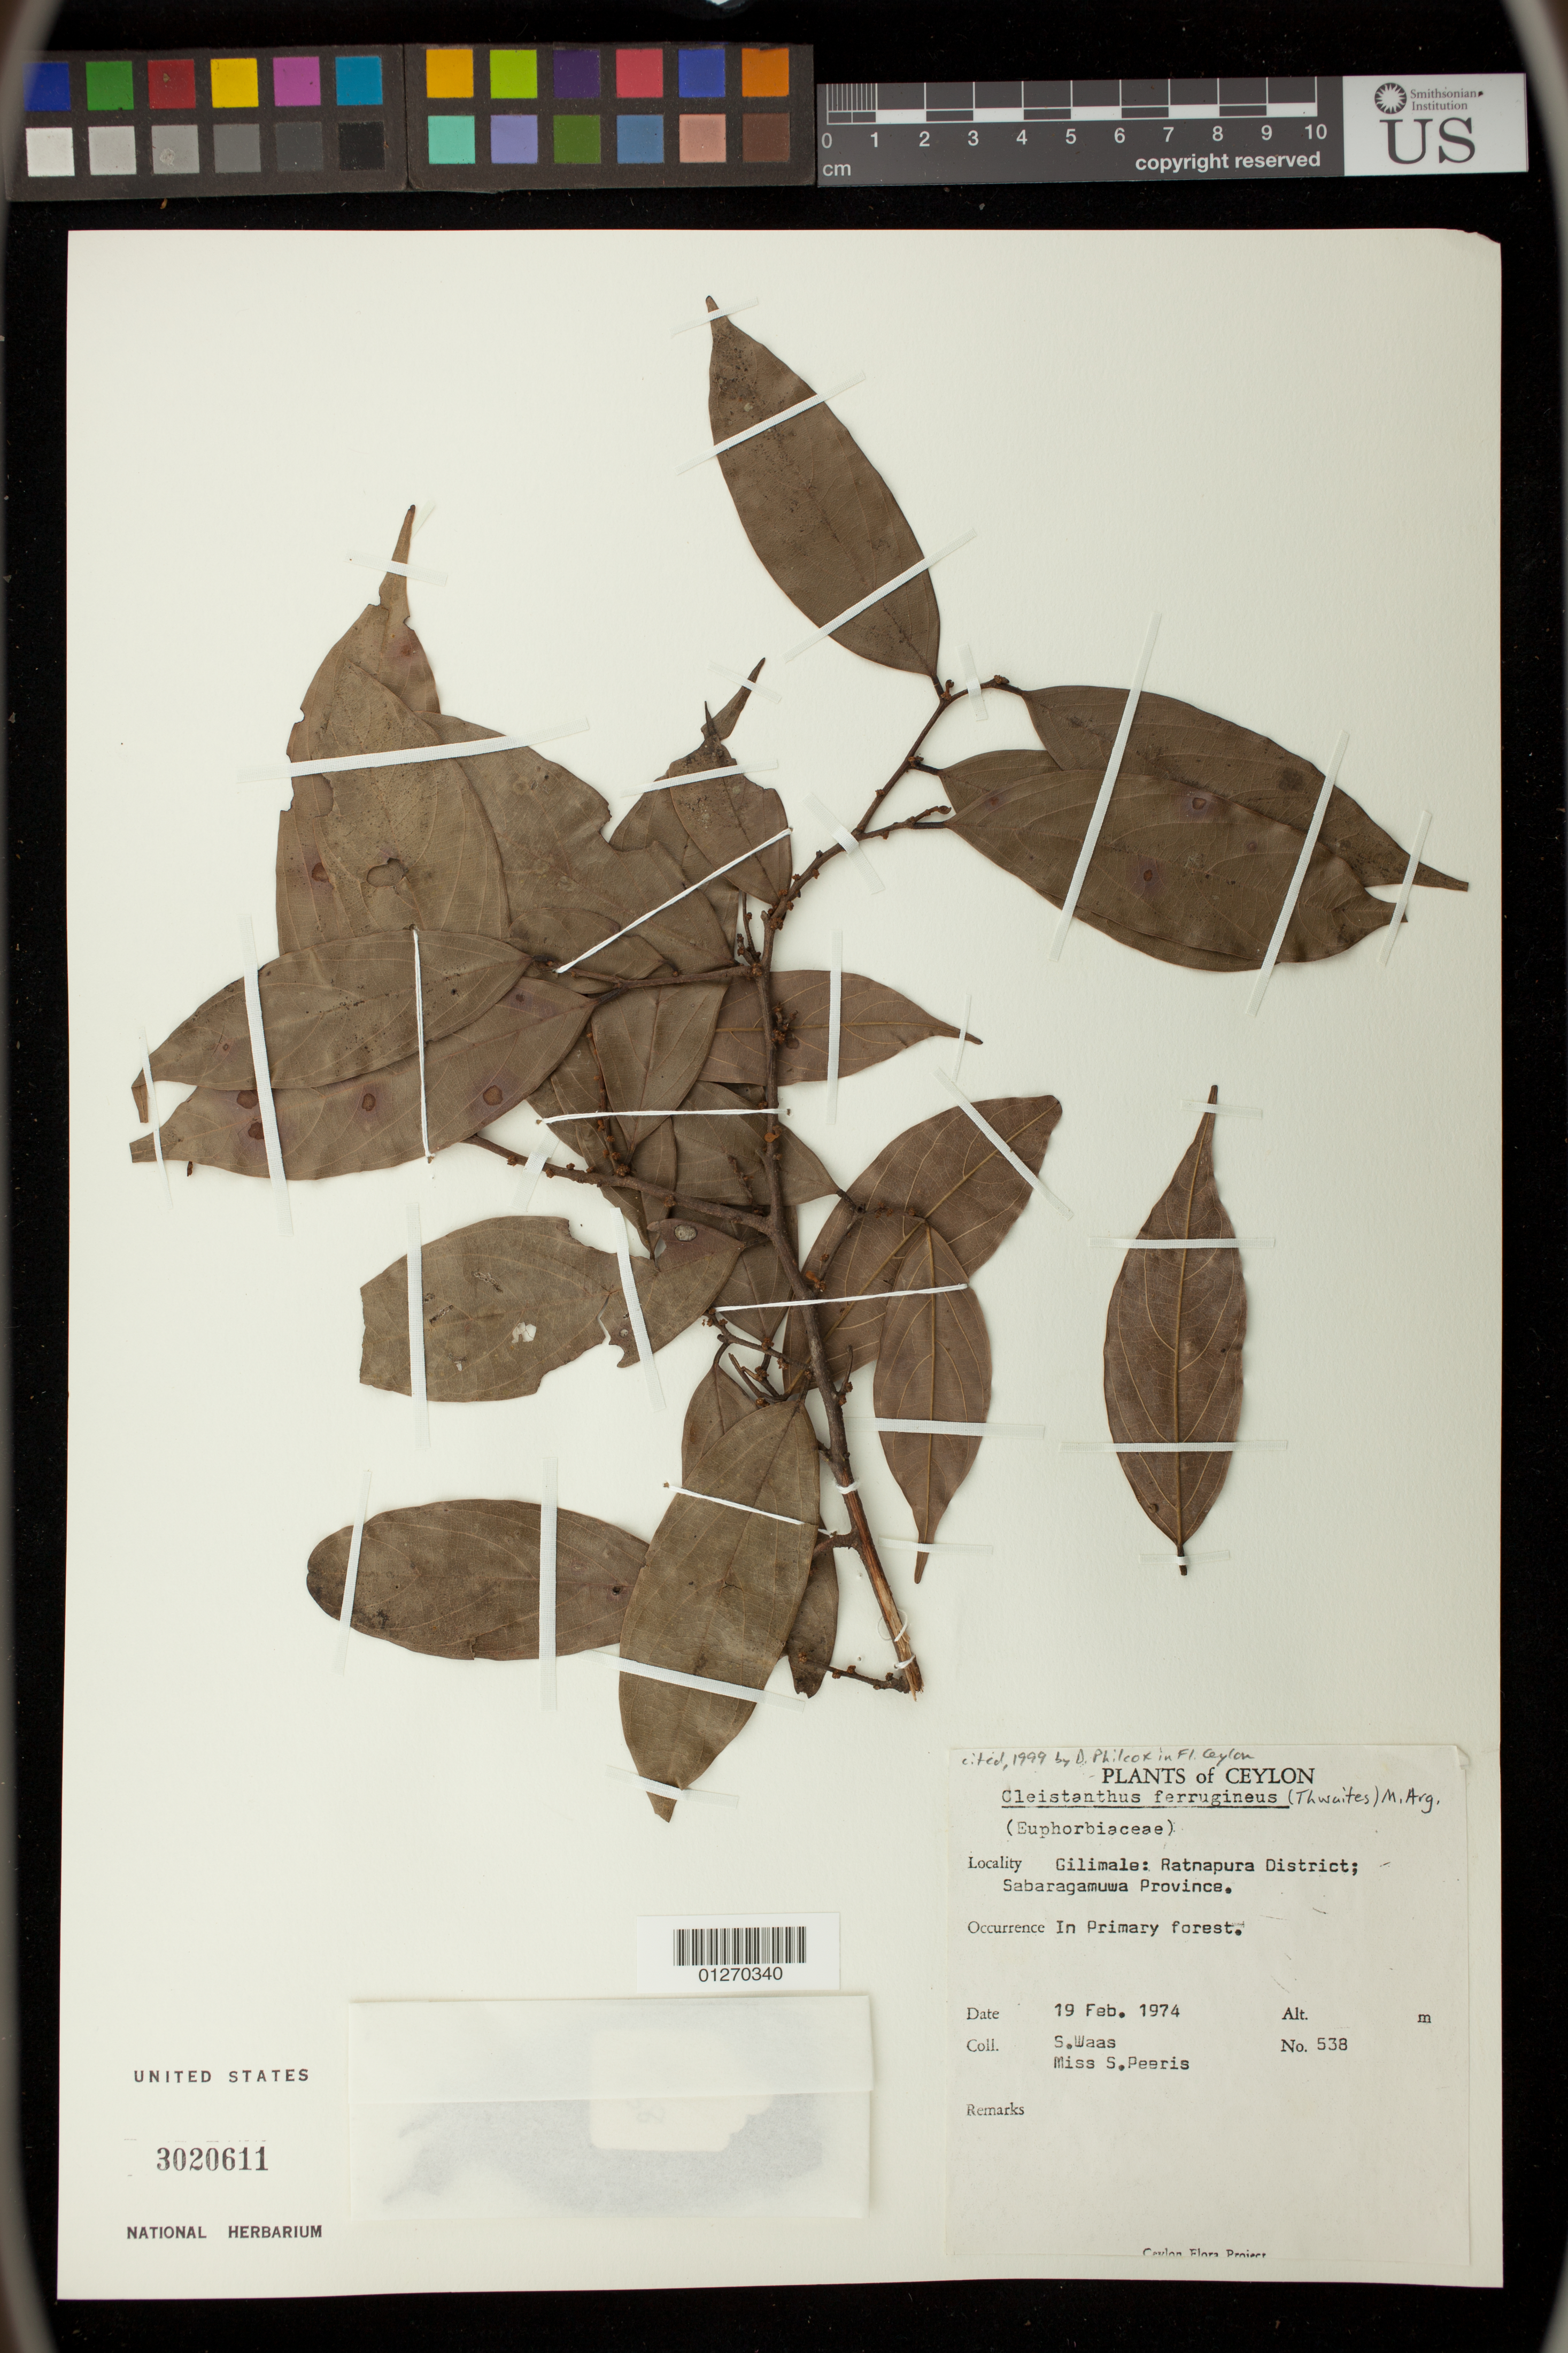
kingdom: Plantae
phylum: Tracheophyta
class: Magnoliopsida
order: Malpighiales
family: Phyllanthaceae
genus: Cleistanthus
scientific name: Cleistanthus ferrugineus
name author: (Thwaites) M. Arg.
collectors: S. Waas & S. Peeris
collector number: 538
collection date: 1974-02-19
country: Sri Lanka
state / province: Sabaragamuwa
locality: Gilimale: Ratnapura District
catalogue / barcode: US 3020611